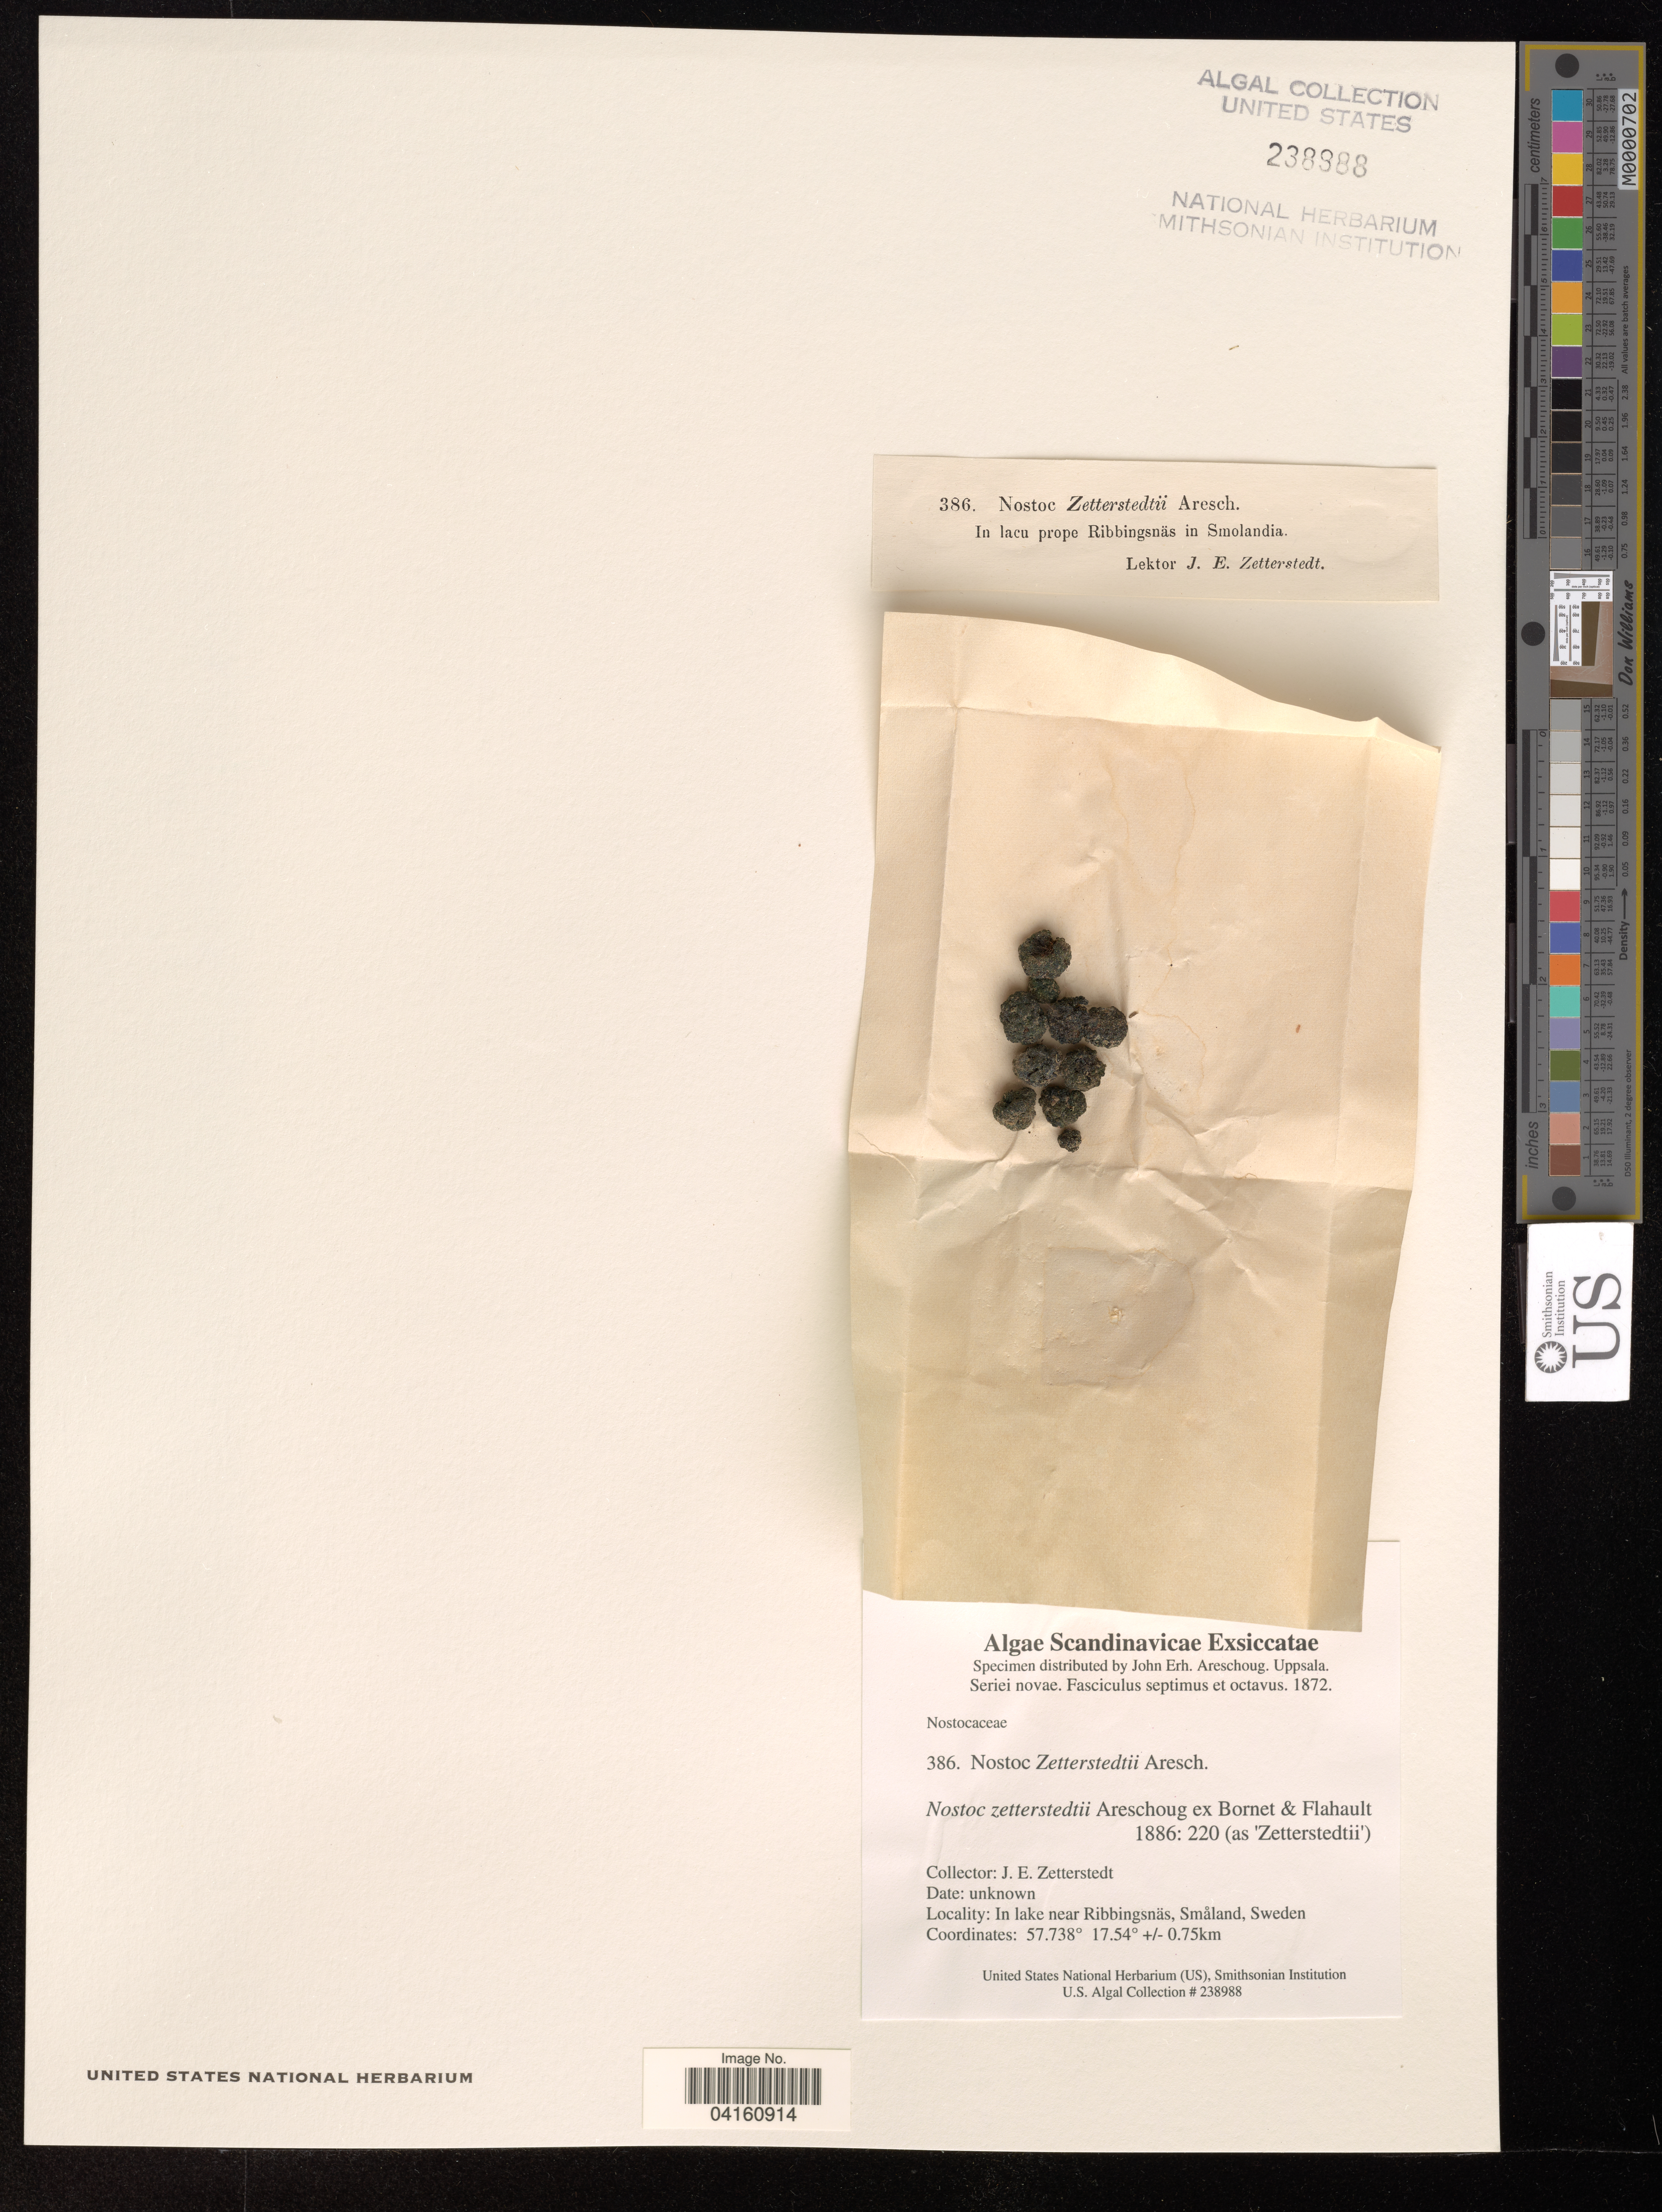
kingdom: Bacteria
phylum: Cyanobacteria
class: Cyanobacteriia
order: Cyanobacteriales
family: Nostocaceae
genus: Nostoc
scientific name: Nostoc zetterstedtii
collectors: J.E. Zetterstedt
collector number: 386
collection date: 1872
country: Sweden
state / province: Smaland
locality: In lake near Ribbingsnas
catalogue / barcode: US 238988